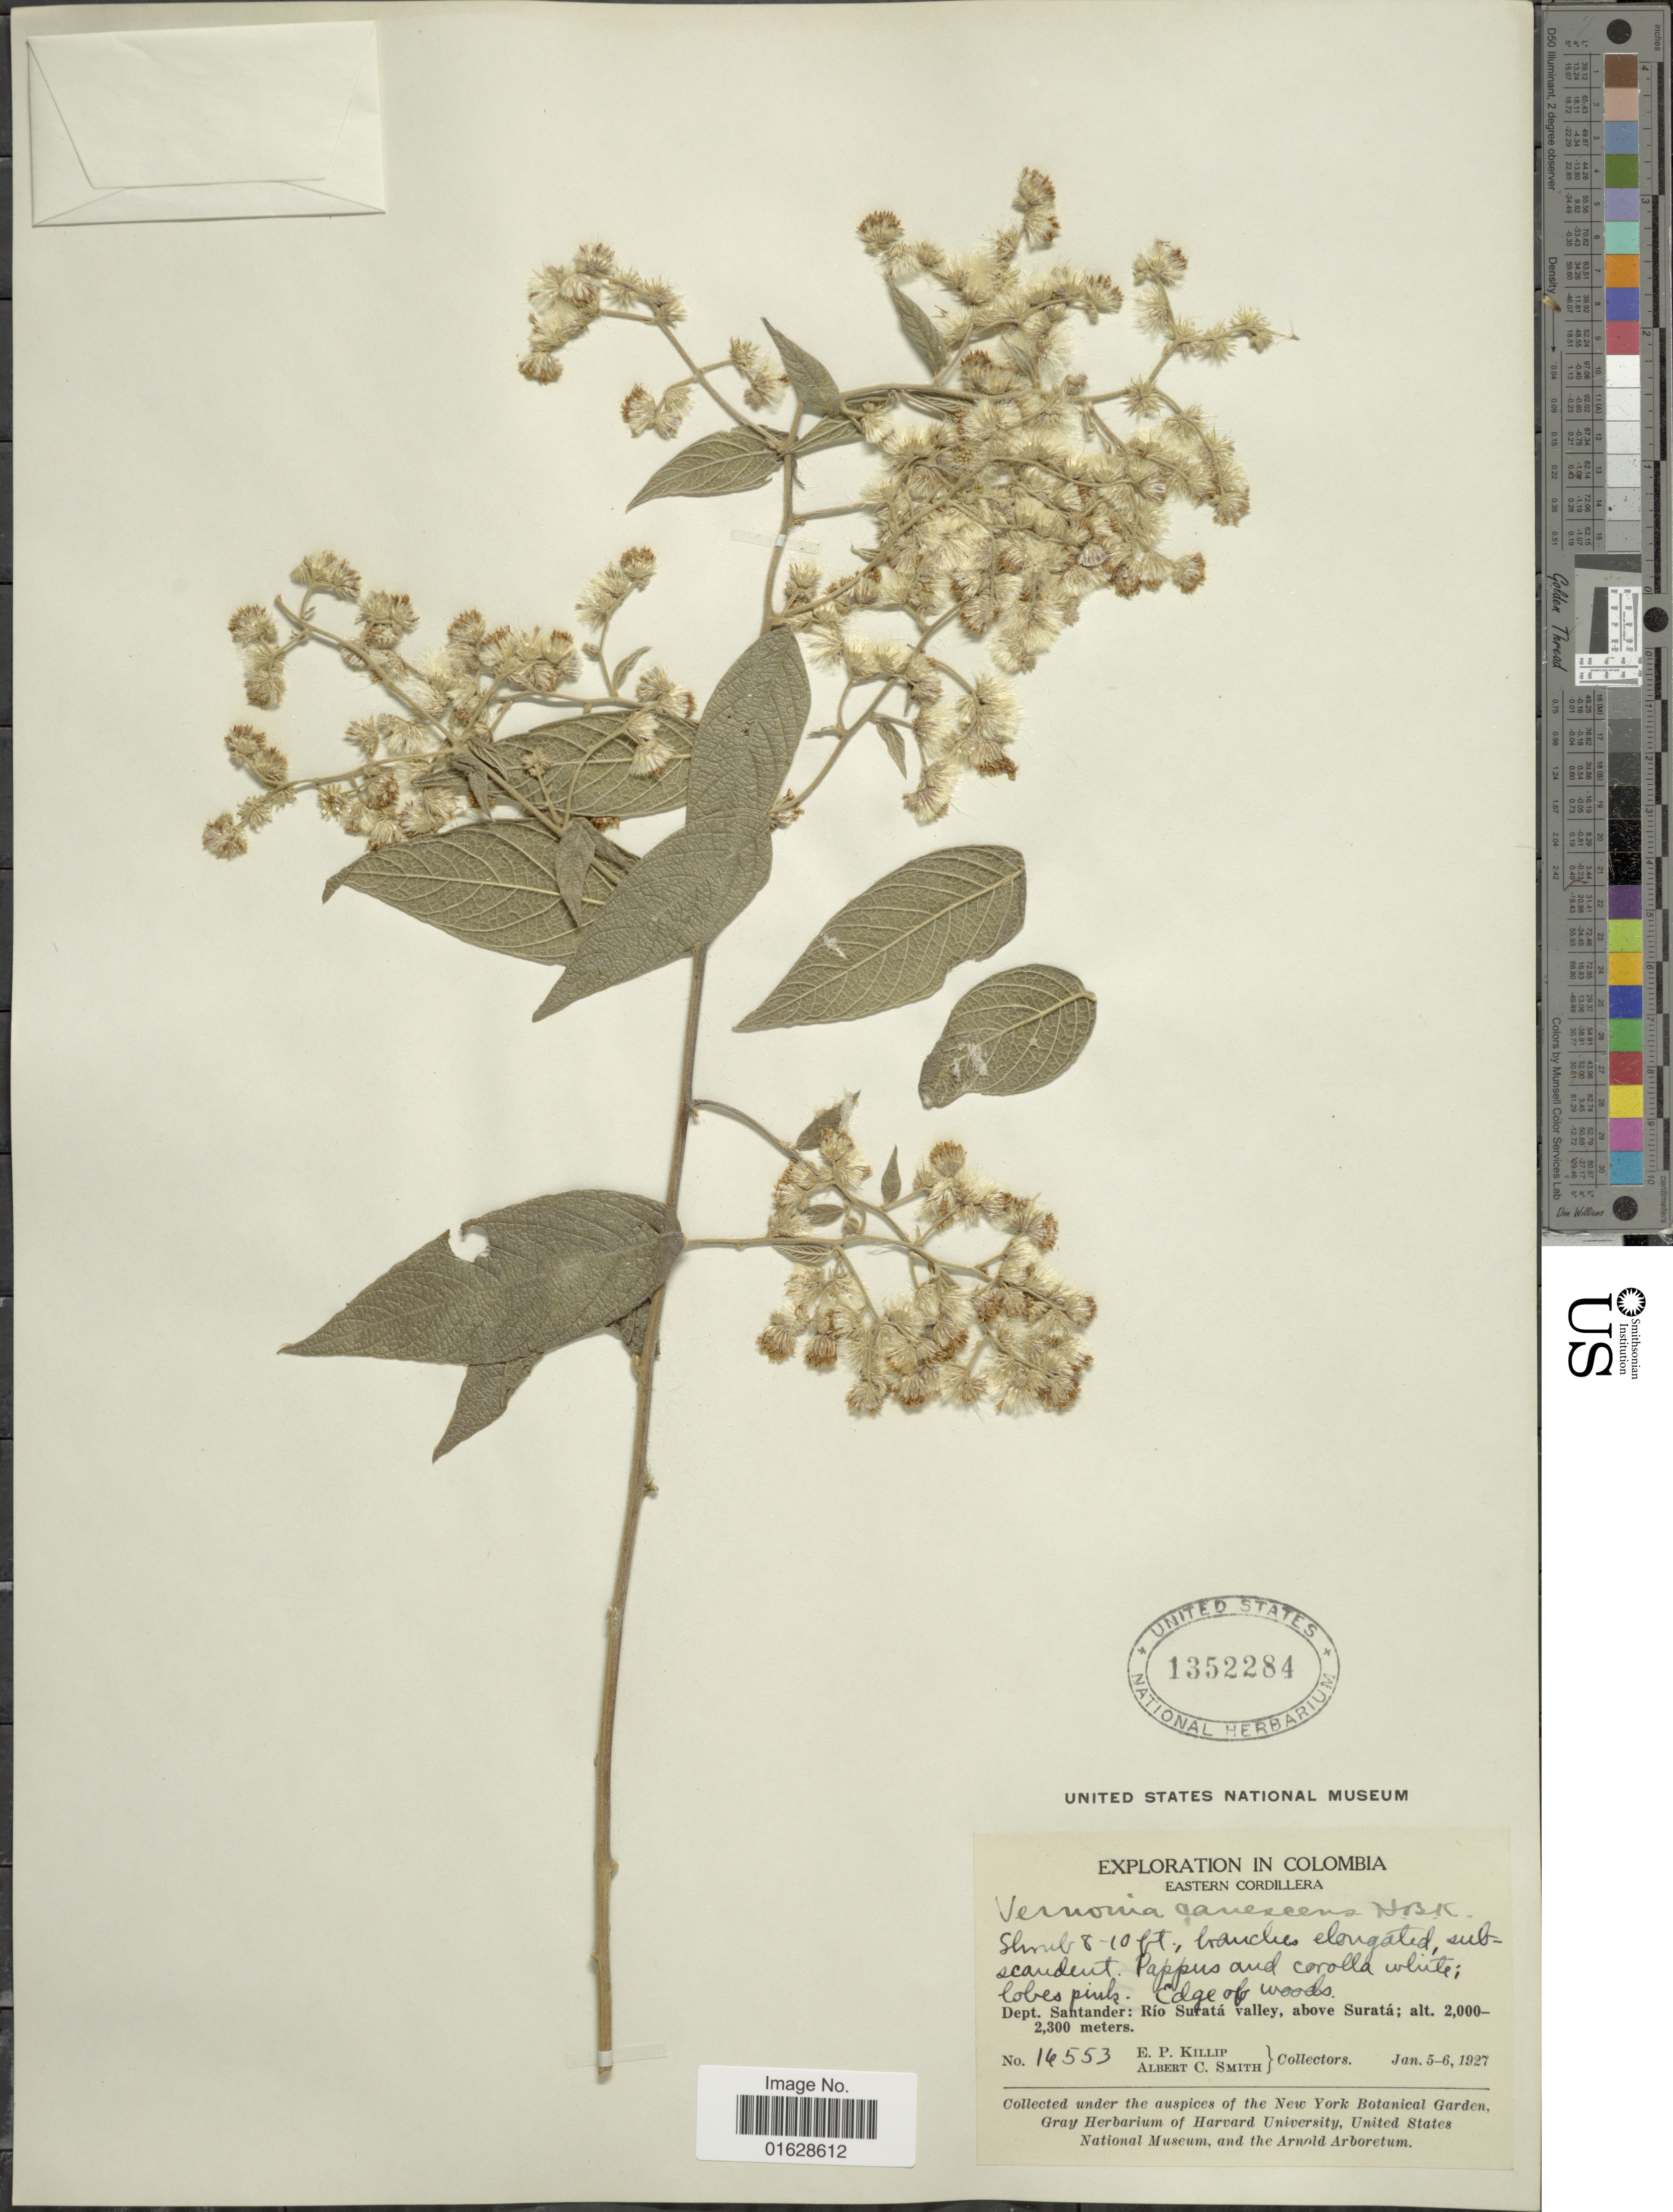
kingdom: Plantae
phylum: Tracheophyta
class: Magnoliopsida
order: Asterales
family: Asteraceae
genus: Lepidaploa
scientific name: Lepidaploa canescens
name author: (Kunth) H. Rob.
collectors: E. P. Killip & A. C. Smith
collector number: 16553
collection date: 1927-01-05/1927-01-06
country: Colombia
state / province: Santander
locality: Colombia. Dept. Santander: Rio Surata Valley, above Surata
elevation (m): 2000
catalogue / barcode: US 1352284